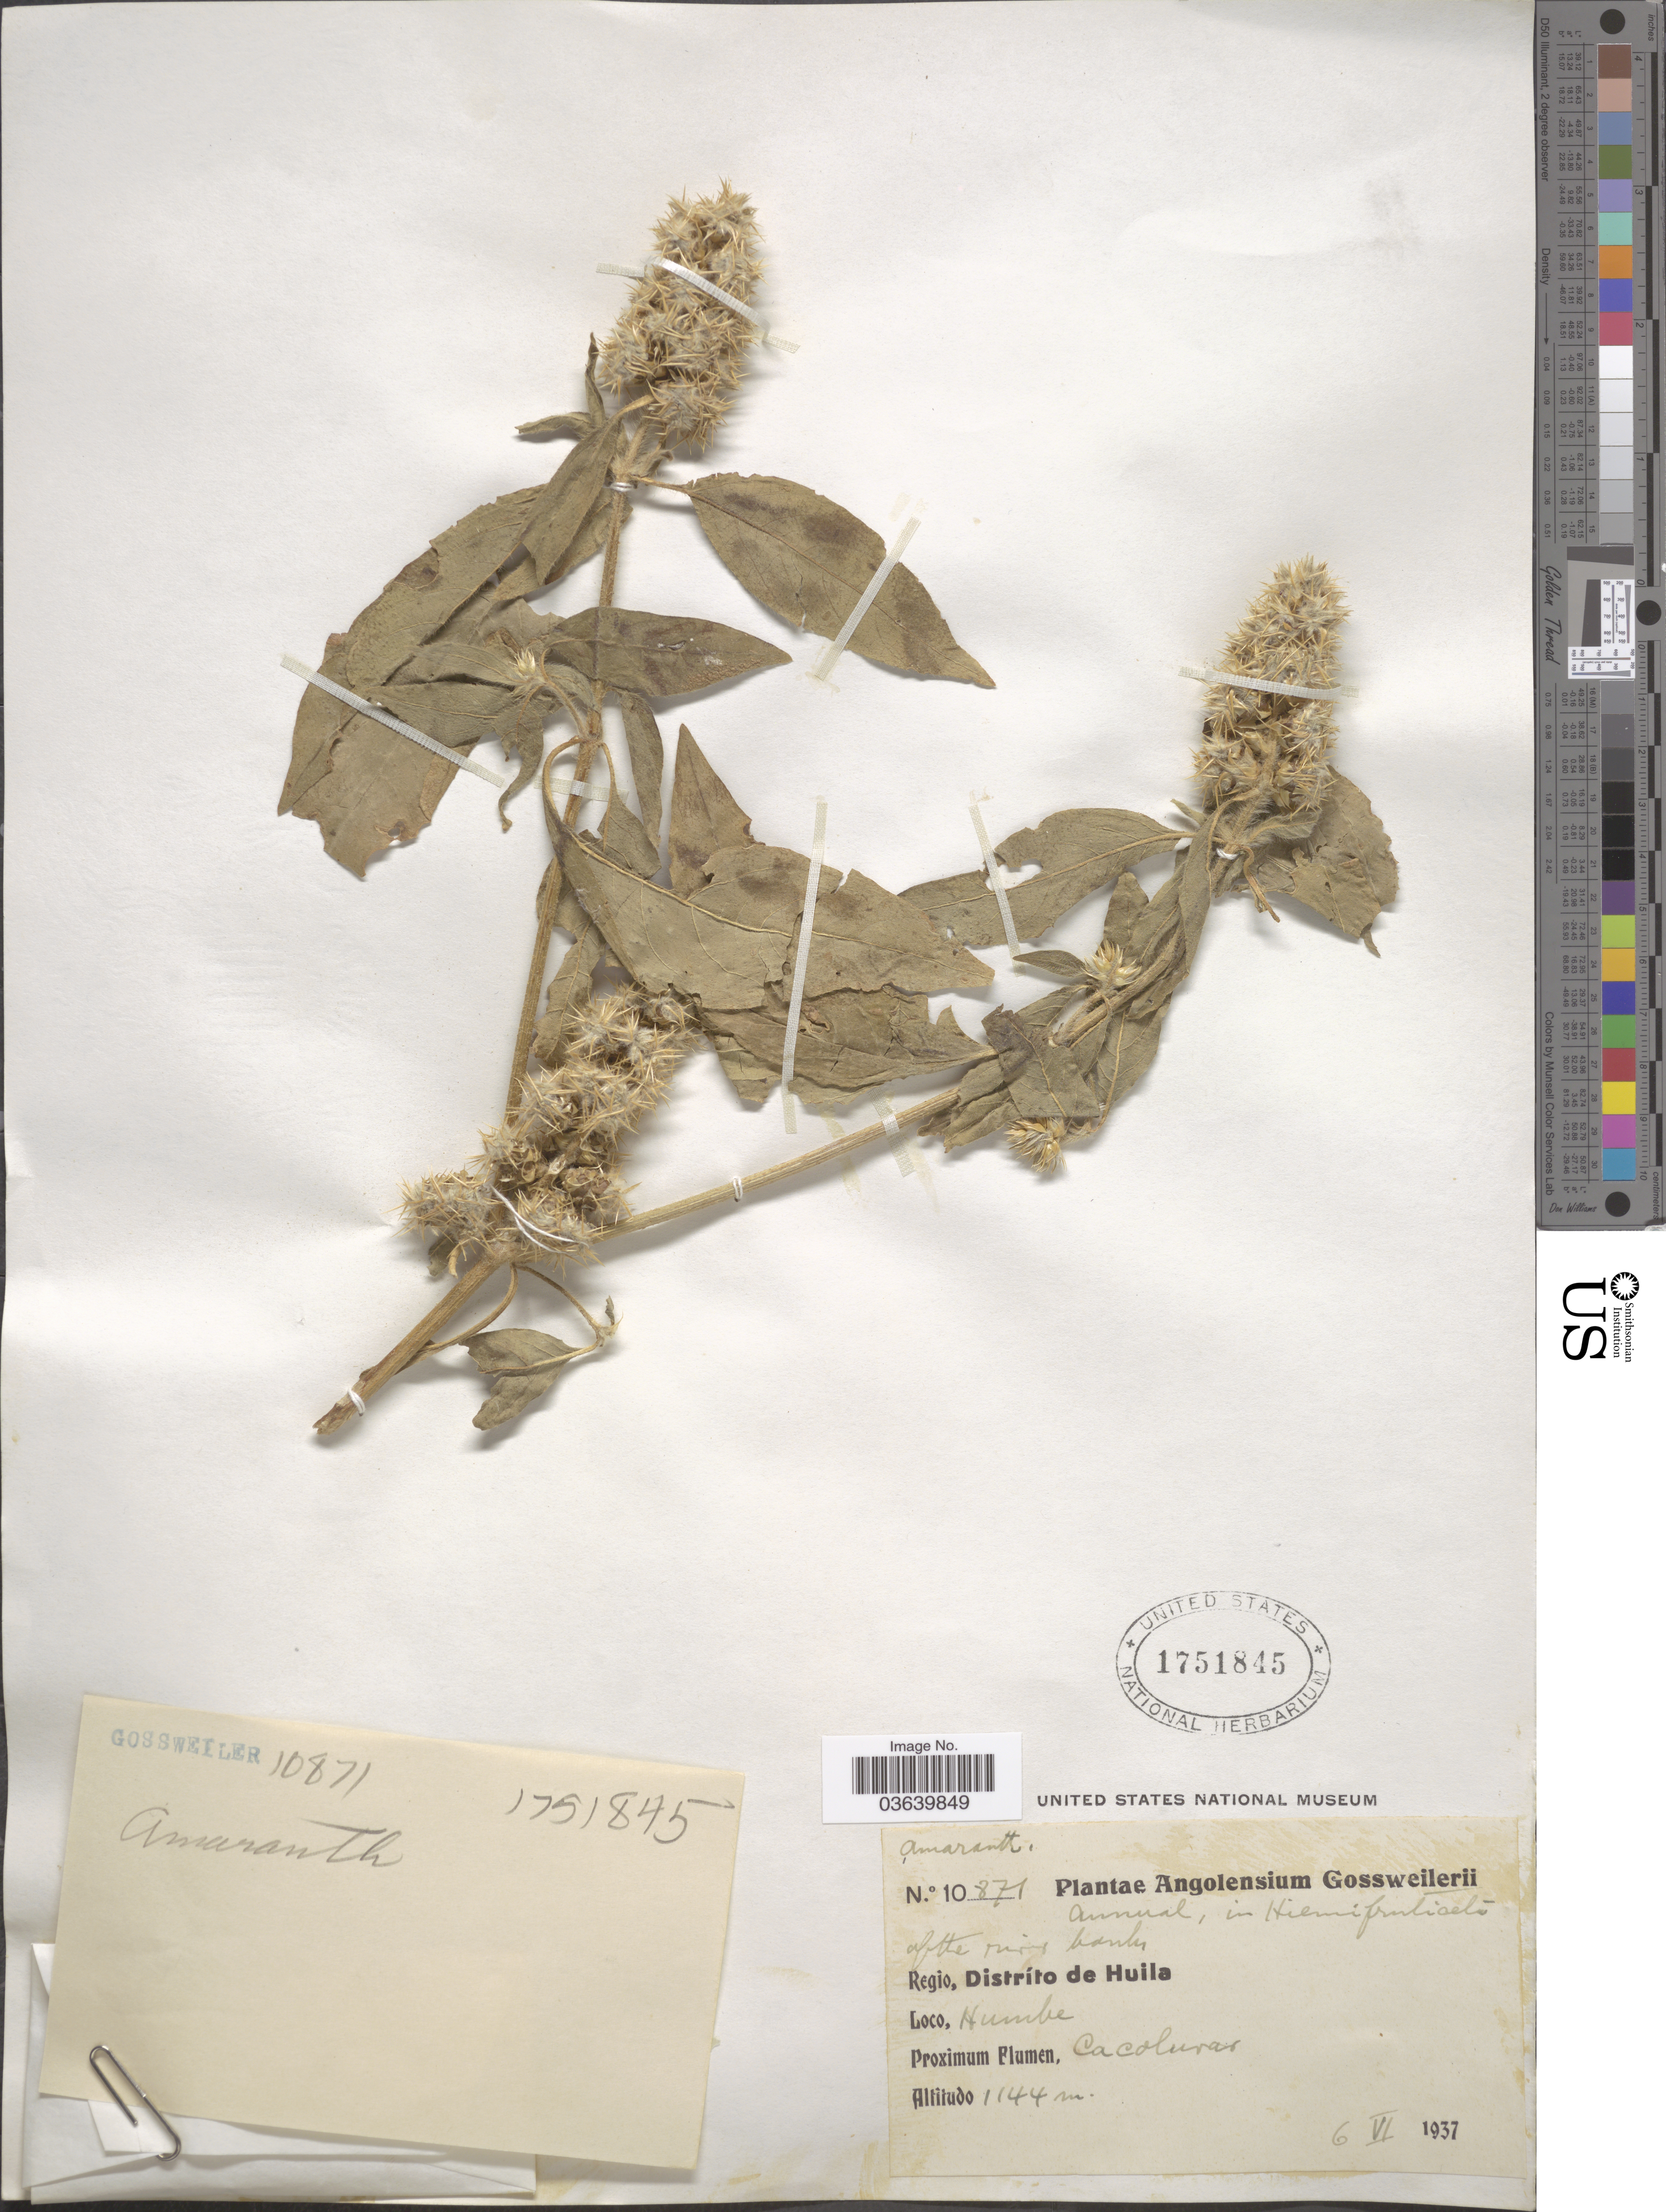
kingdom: Plantae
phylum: Tracheophyta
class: Magnoliopsida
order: Caryophyllales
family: Amaranthaceae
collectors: -. Gossweiler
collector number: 10871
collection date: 1937-06-06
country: Angola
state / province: Huila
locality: Regio, Distríto de Huila. Humbe. Proximum Flumen, Cacoluras.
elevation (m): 1144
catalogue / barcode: US 1751845